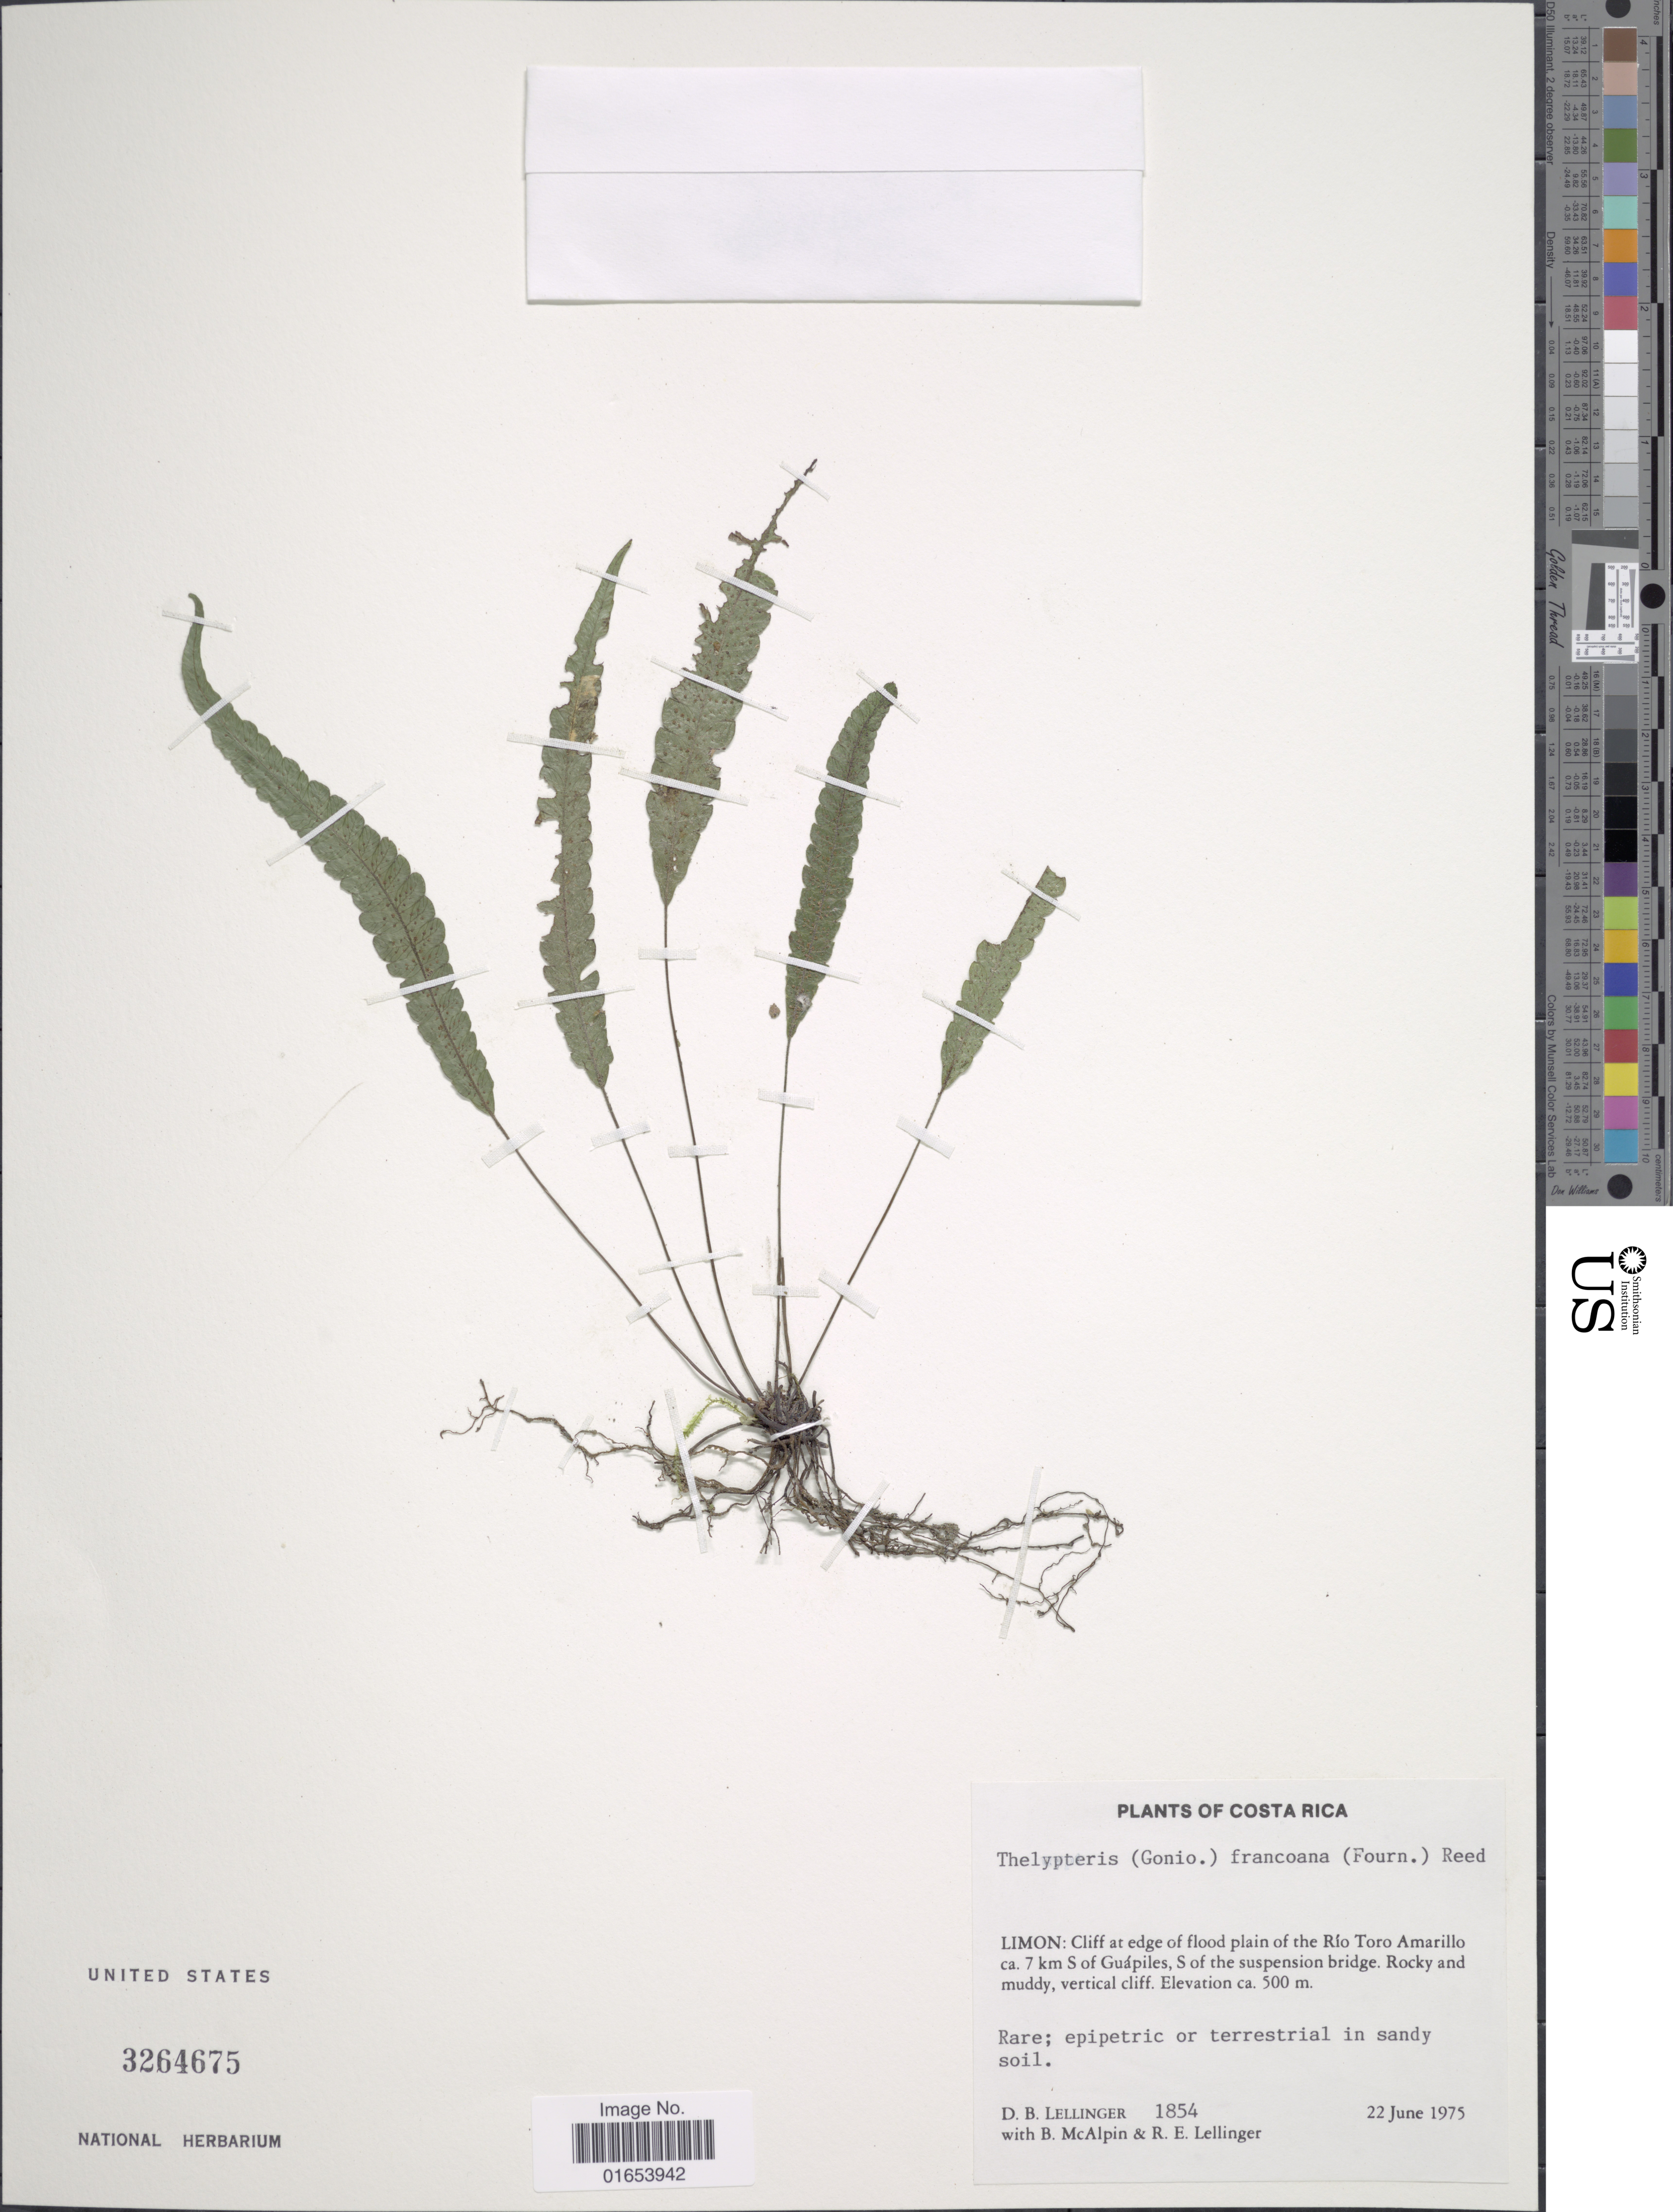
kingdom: Plantae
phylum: Tracheophyta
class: Polypodiopsida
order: Polypodiales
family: Thelypteridaceae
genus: Goniopteris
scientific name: Goniopteris francoana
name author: (E. Fourn.) Á. Löve & D. Löve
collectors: D. B. Lellinger, B. McAlpin & R. E. Lellinger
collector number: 1854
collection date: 1975-06-22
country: Costa Rica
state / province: Limón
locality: Limon: cliff at edge of flood plain of the Rio Toro Amarillo ca. 7 km S of Guapiles, S of the suspension bridge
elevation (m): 500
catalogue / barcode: US 3264675